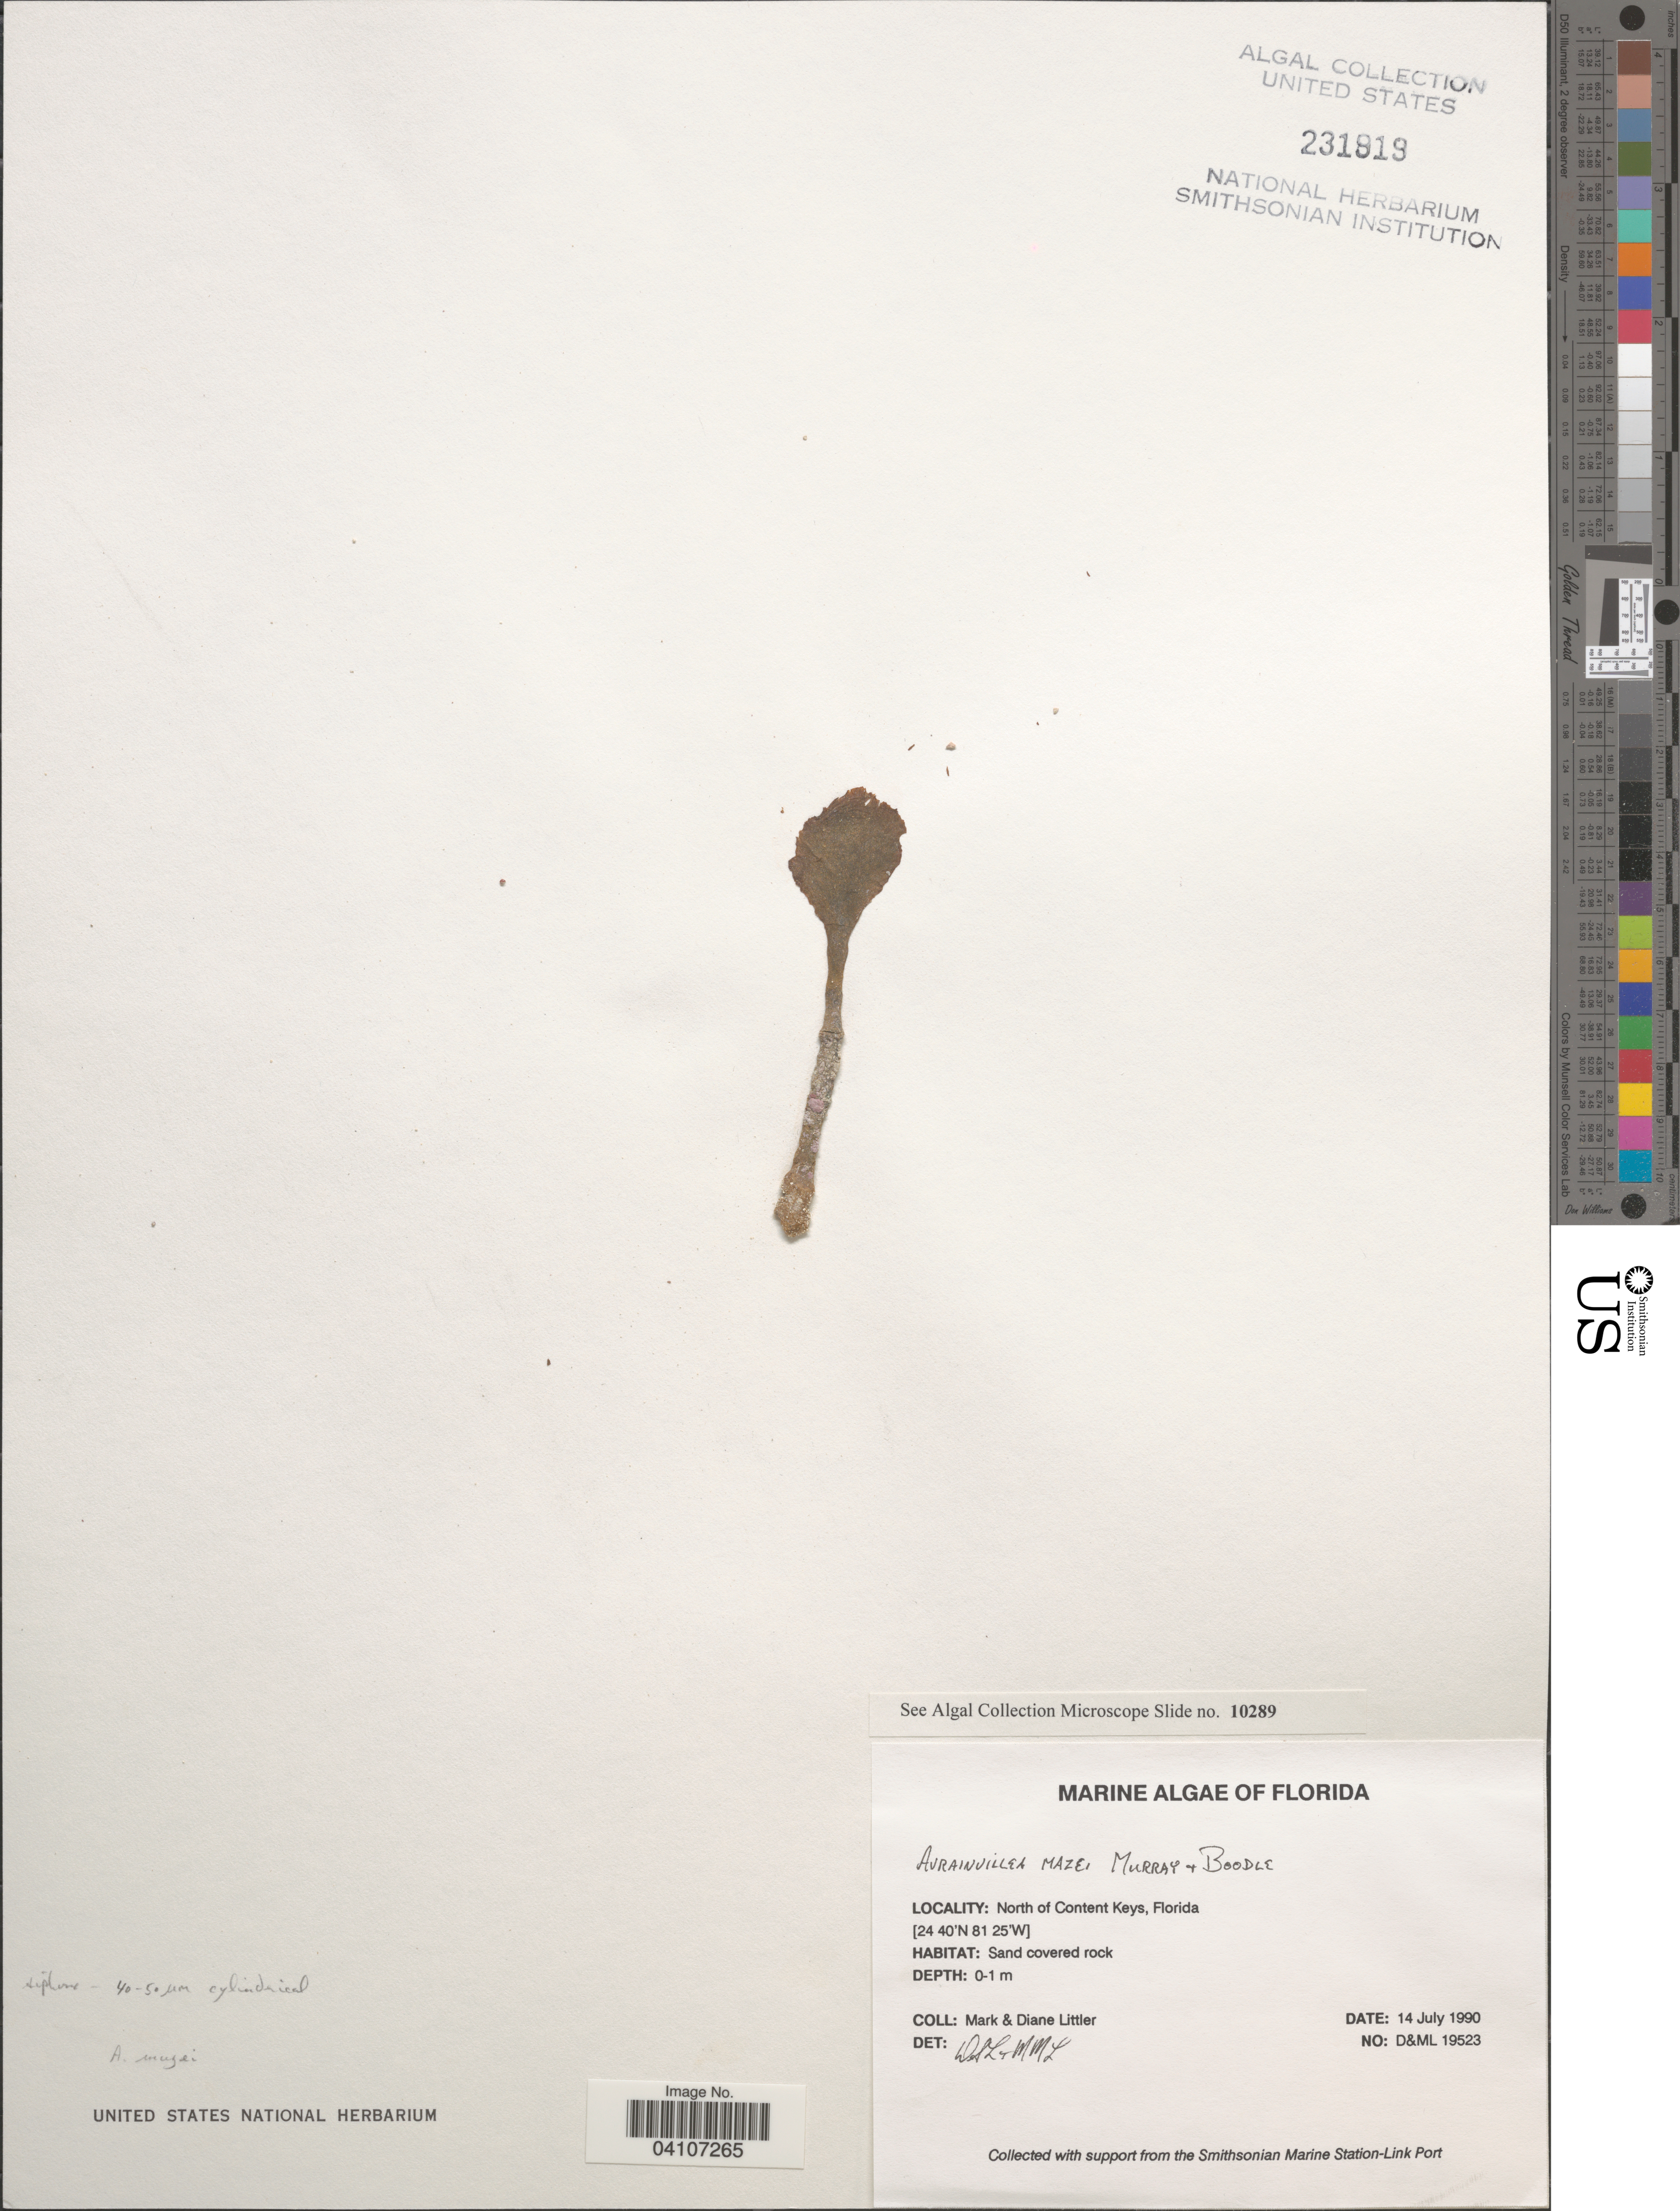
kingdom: Plantae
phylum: Chlorophyta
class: Ulvophyceae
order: Bryopsidales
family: Dichotomosiphonaceae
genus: Avrainvillea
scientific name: Avrainvillea mazei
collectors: M. M. Littler & D. S. Littler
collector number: D&ML19523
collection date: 1990-07-14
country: United States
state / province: Florida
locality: North of Content Keys.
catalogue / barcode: US 231919